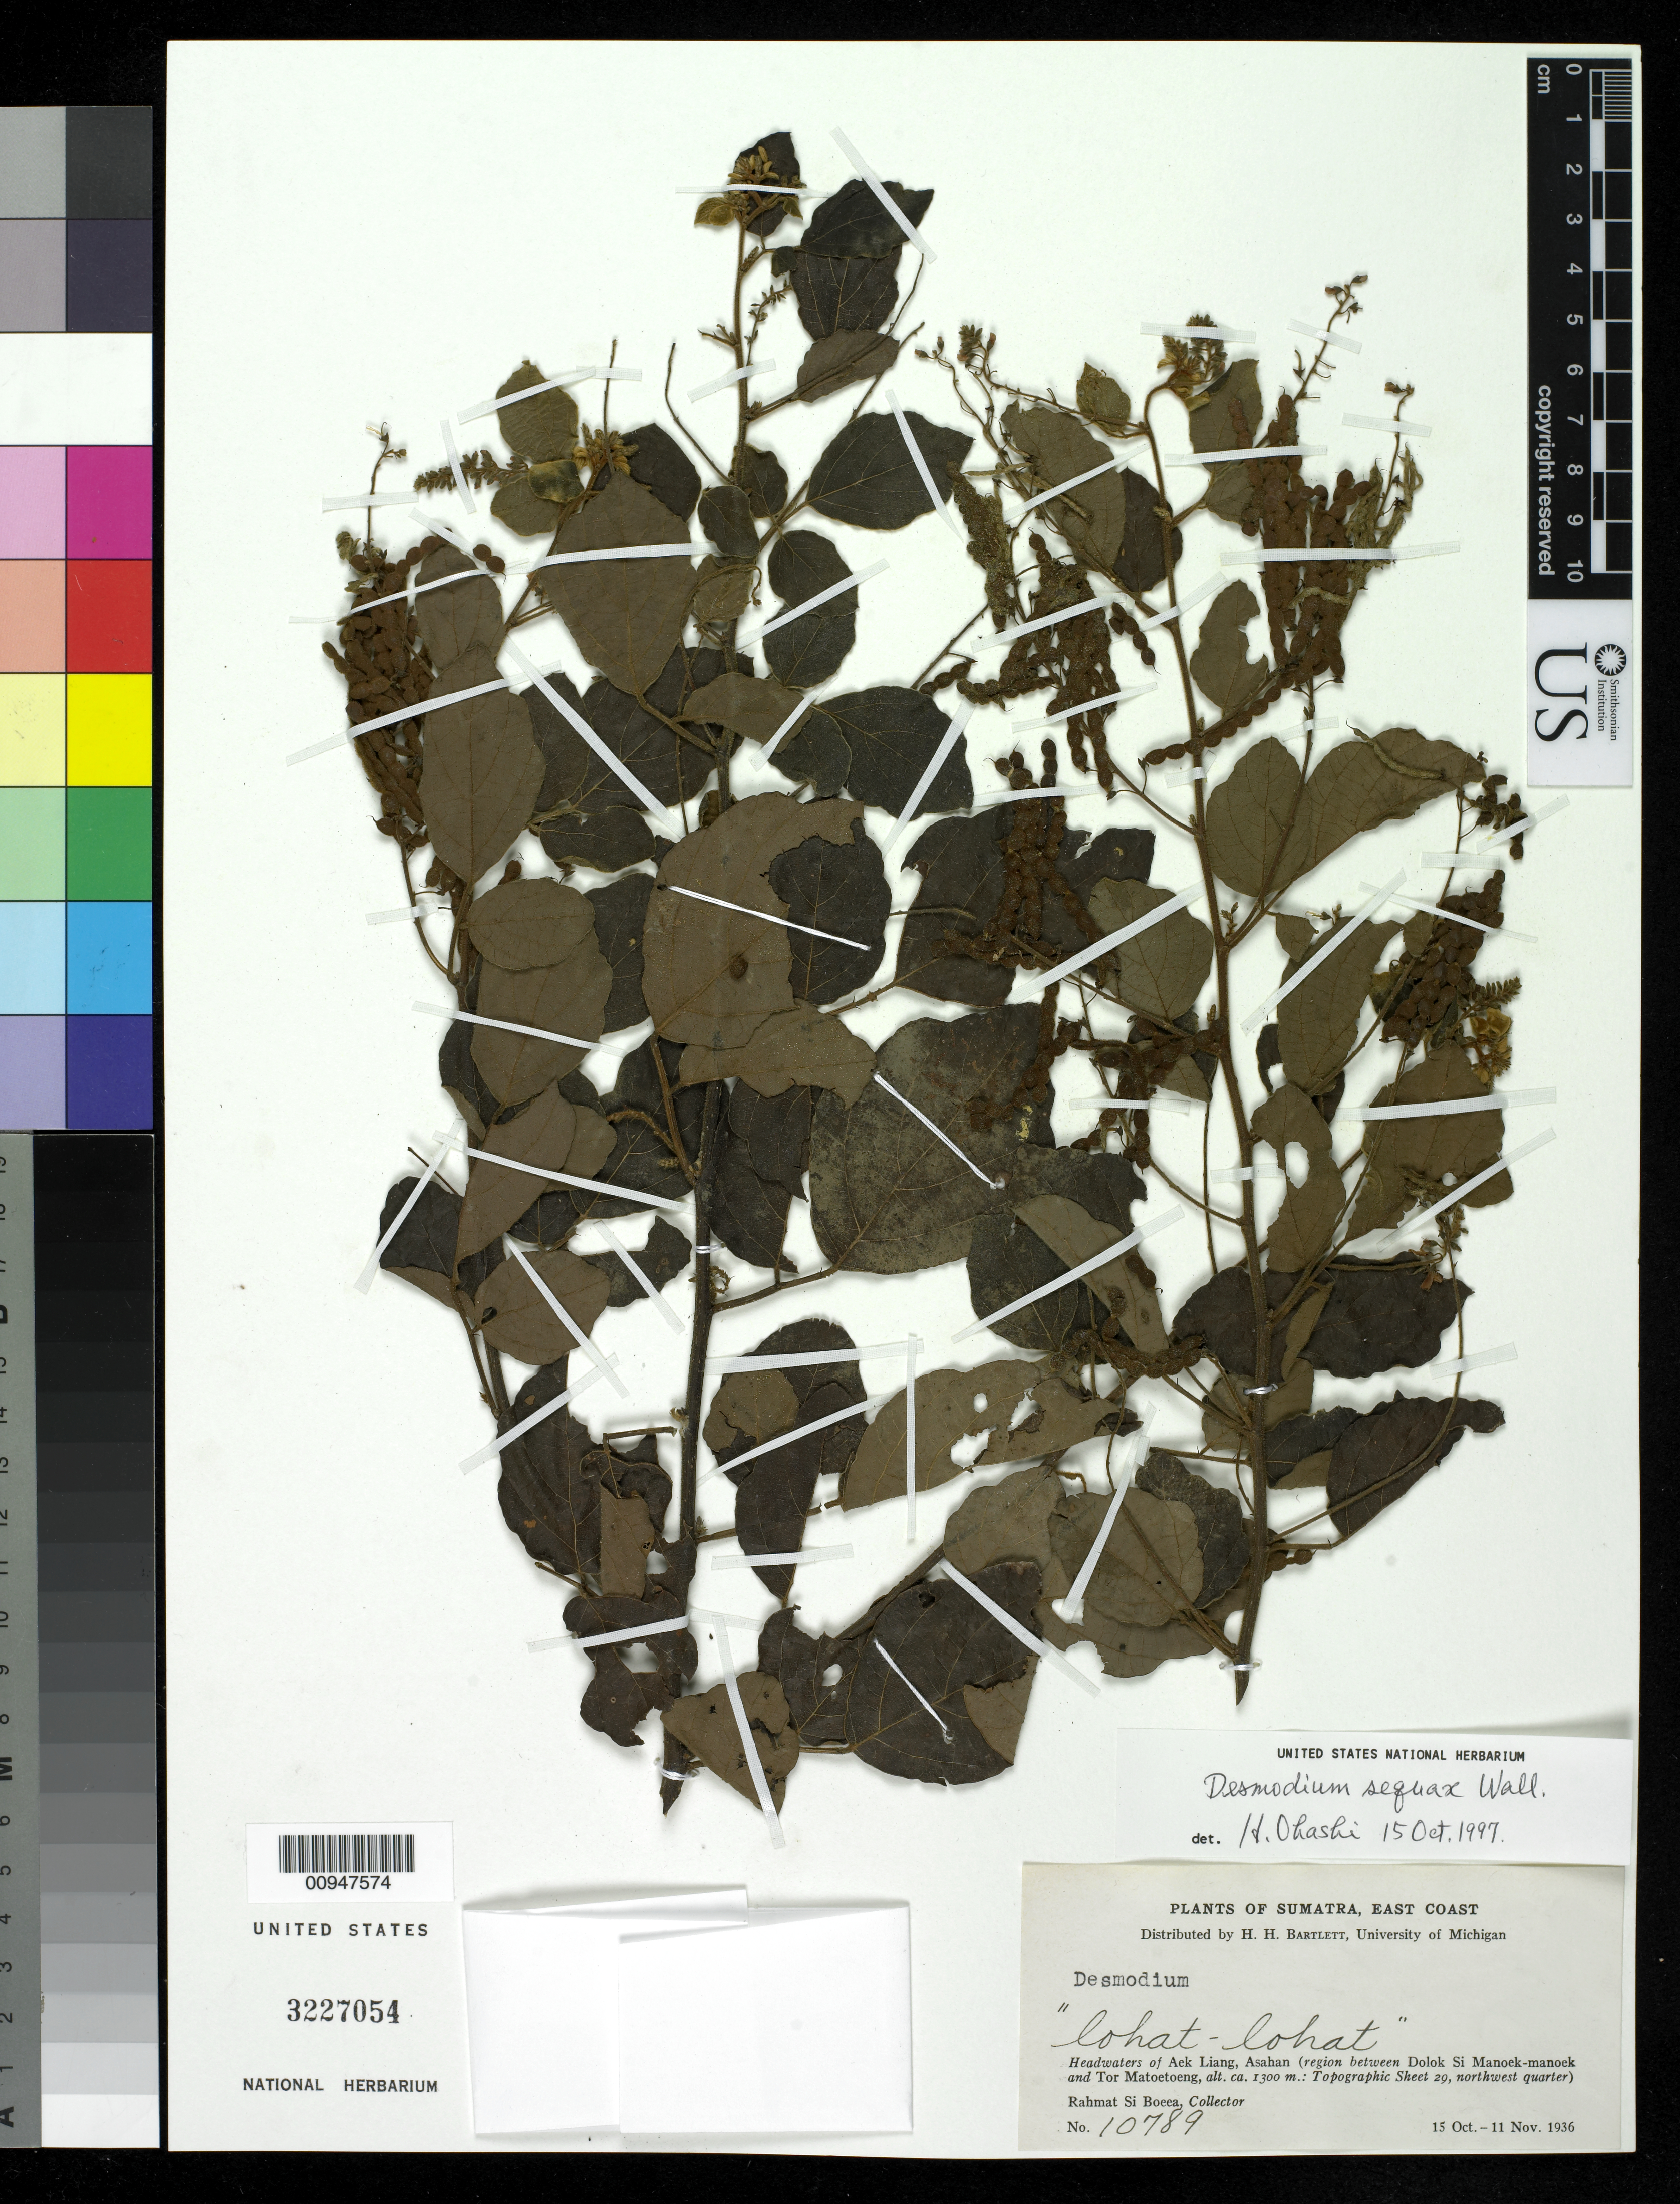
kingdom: Plantae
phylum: Tracheophyta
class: Magnoliopsida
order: Fabales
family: Fabaceae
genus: Puhuaea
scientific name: Puhuaea sequax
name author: (Wall.) H. Ohashi & K. Ohashi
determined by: Strong, Mark T., (BOT), Smithsonian Institution - National Museum of Natural History (UNITED STATES)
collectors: Rahmat Si Boeea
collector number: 10789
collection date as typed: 15 Oct 1936 to 11 Nov 1936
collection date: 1936-10-15/1936-11-11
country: Indonesia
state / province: Sumatra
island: Sumatra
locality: Headwaters of Aek liang, Asahan (region between Dolok Si Manoek-manoek and Tor Matoetoeng)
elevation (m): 1300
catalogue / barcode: US 3227054